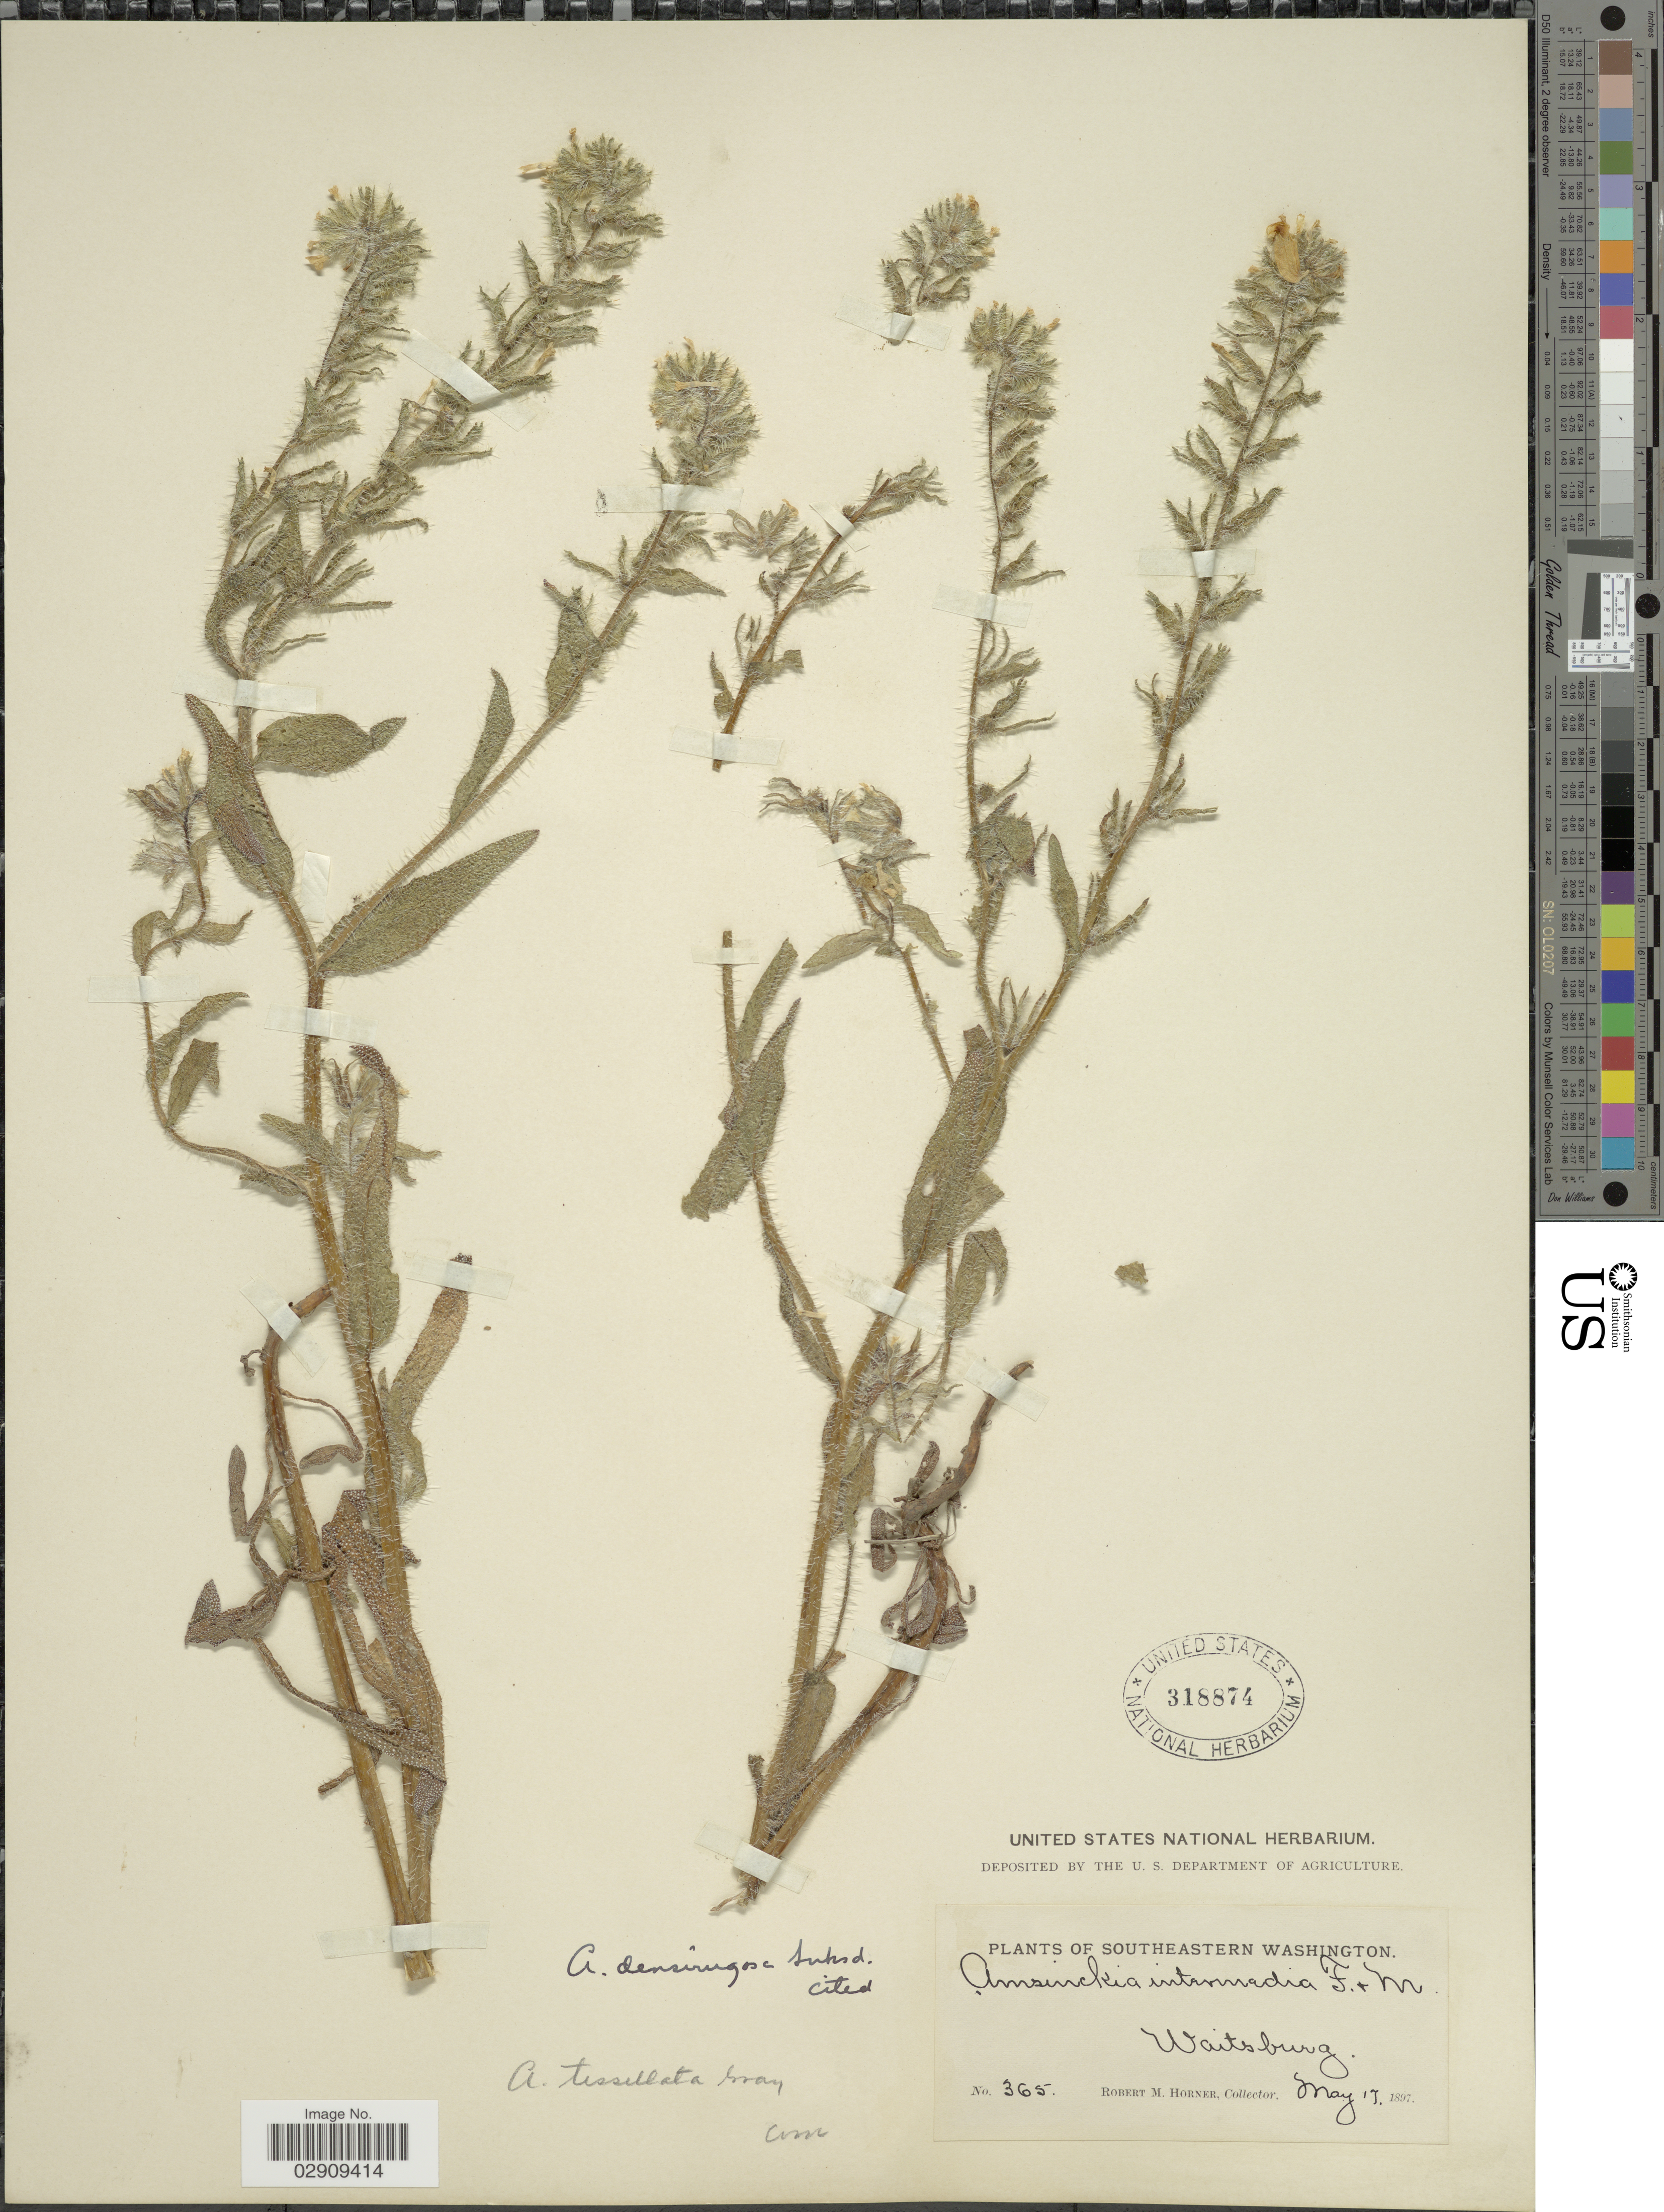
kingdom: Plantae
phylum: Tracheophyta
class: Magnoliopsida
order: Boraginales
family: Boraginaceae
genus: Amsinckia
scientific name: Amsinckia menziesii var. intermedia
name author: (Fisch. & C.A. Mey.) Ganders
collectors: R. Horner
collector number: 365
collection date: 1897-05-17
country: United States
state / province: Washington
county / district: Walla Walla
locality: Southeastern Washington. Waitsburg.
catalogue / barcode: US 318874